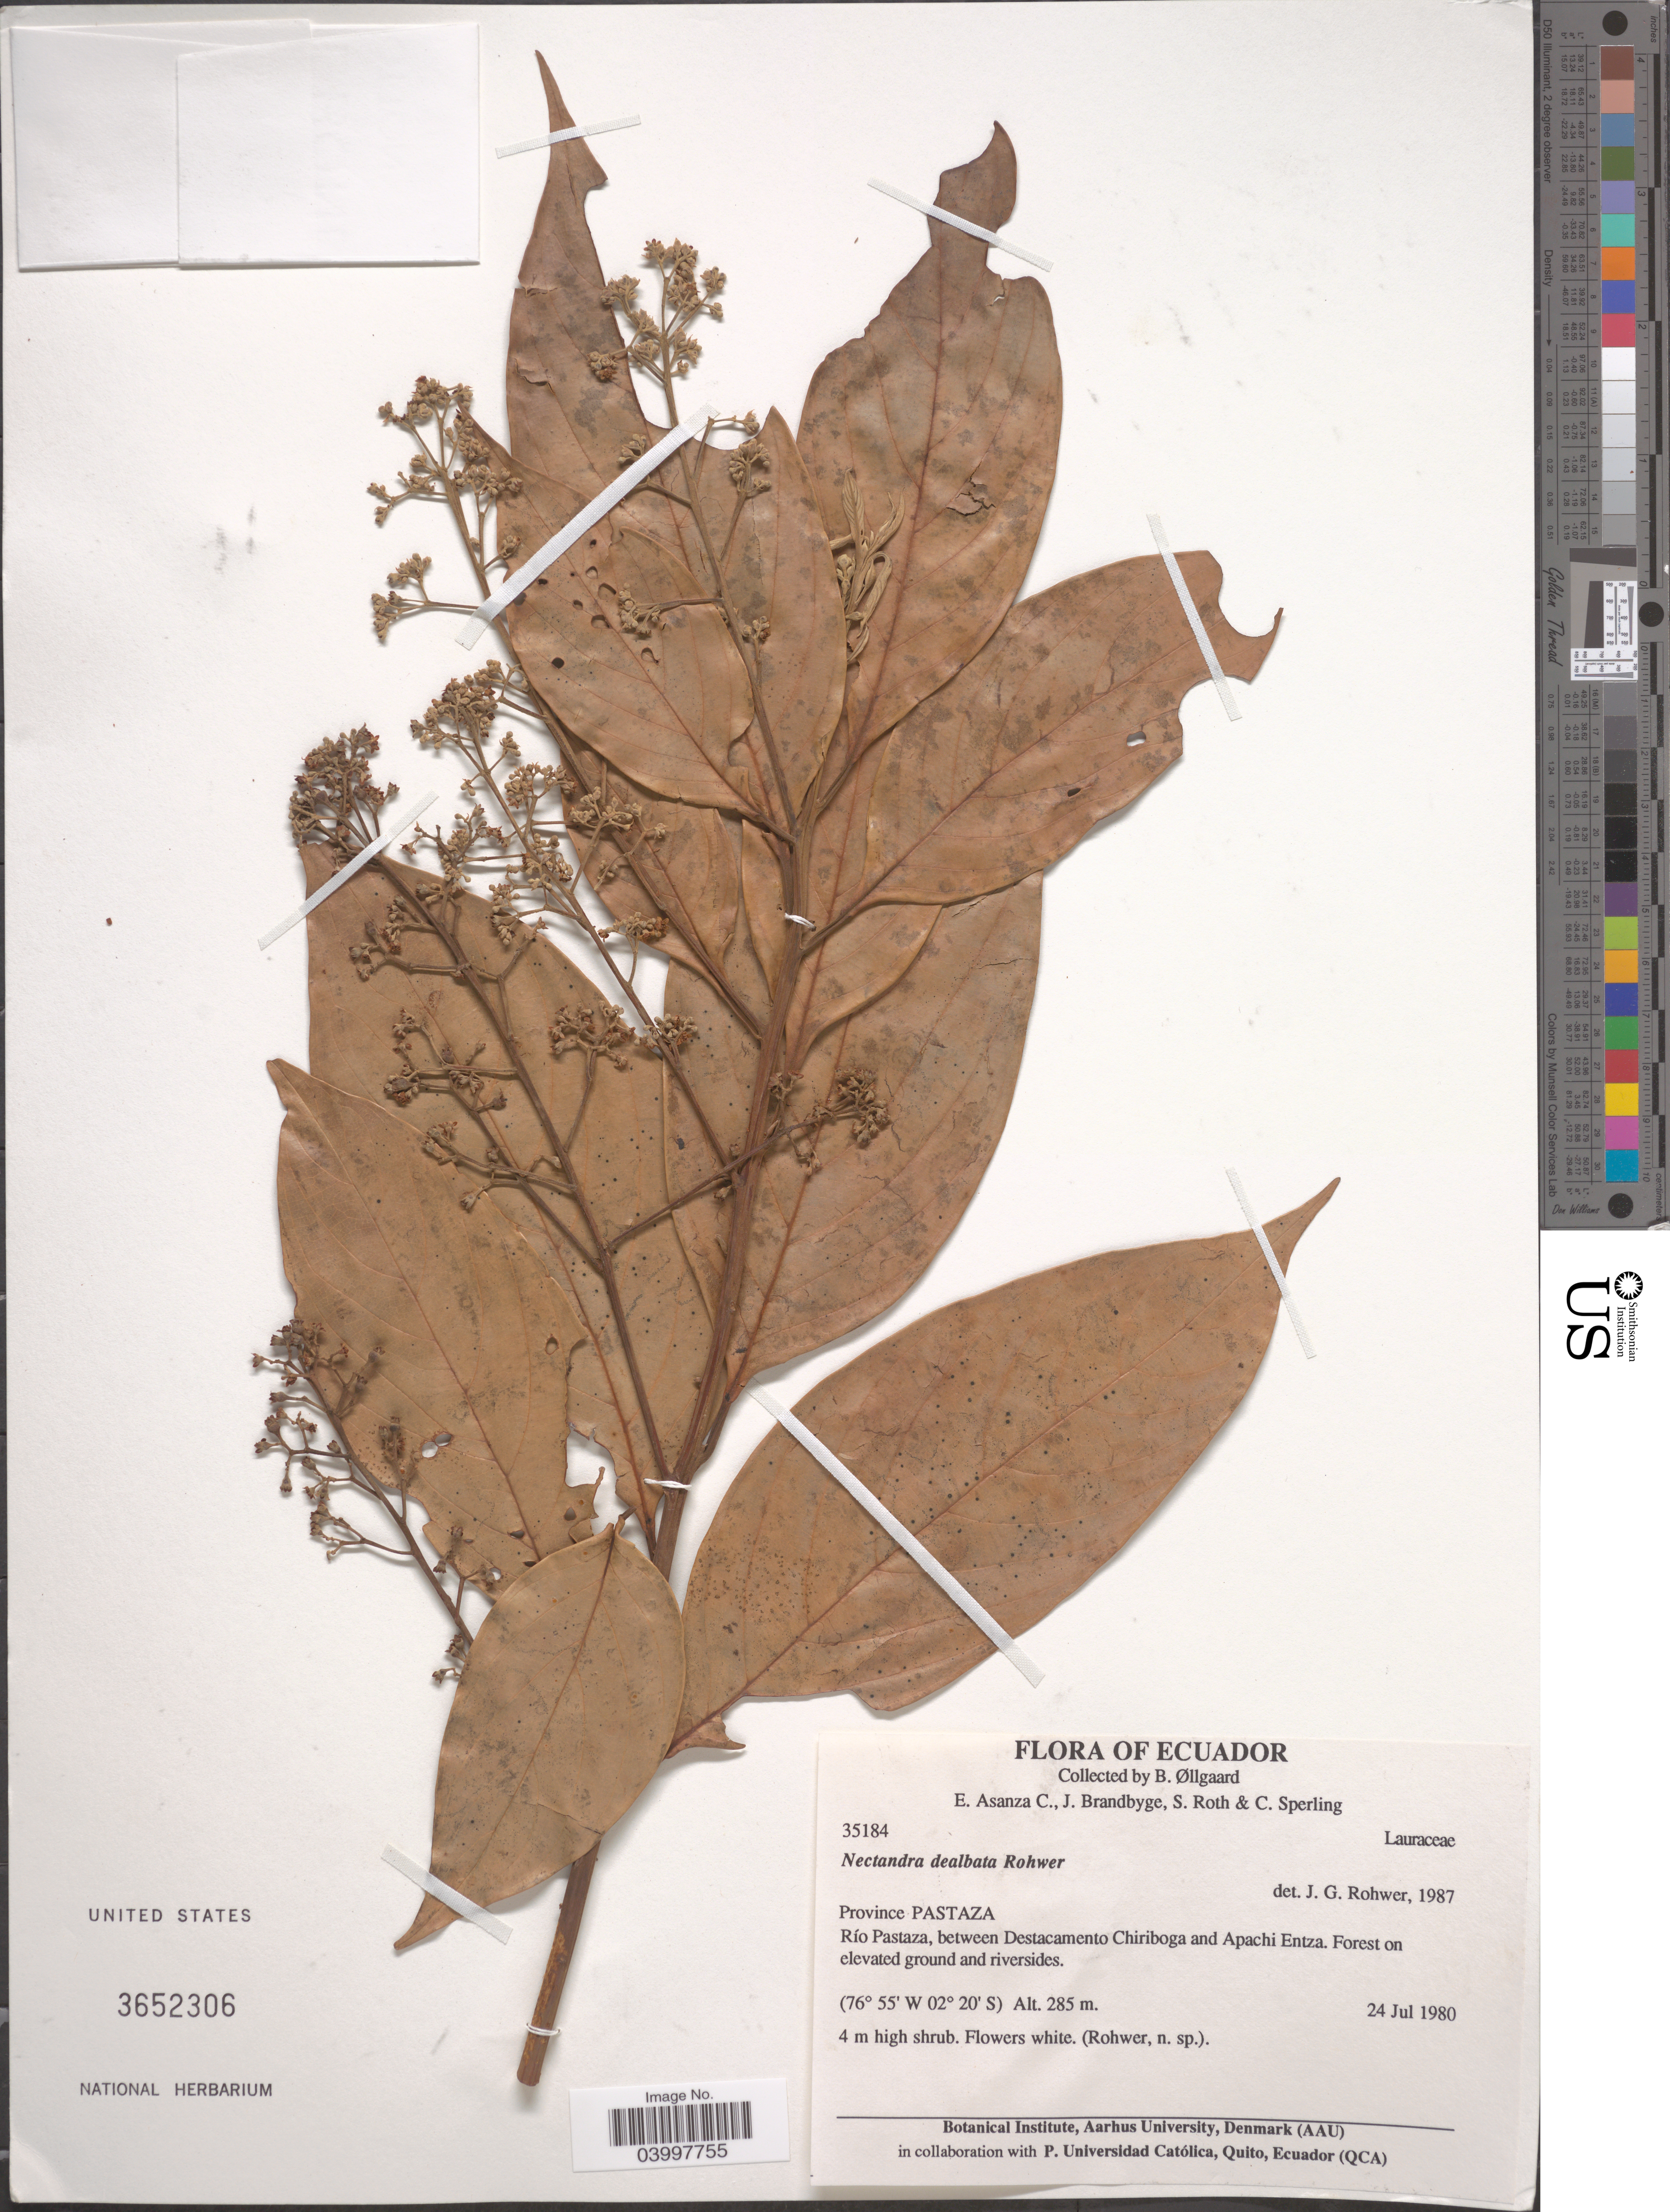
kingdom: Plantae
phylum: Tracheophyta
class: Magnoliopsida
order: Laurales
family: Lauraceae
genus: Nectandra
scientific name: Nectandra dealbata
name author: Rohwer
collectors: B. Øllgaard, E. Asanza C., J. Brandbyge, S. Roth & C. Sperling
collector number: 35184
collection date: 1980-07-24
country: Ecuador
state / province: Pastaza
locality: Río Pastaza, between Destacamento Chiriboga and Apachi Entza. Forest on elevated ground and riversides.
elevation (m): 285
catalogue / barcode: US 3652306